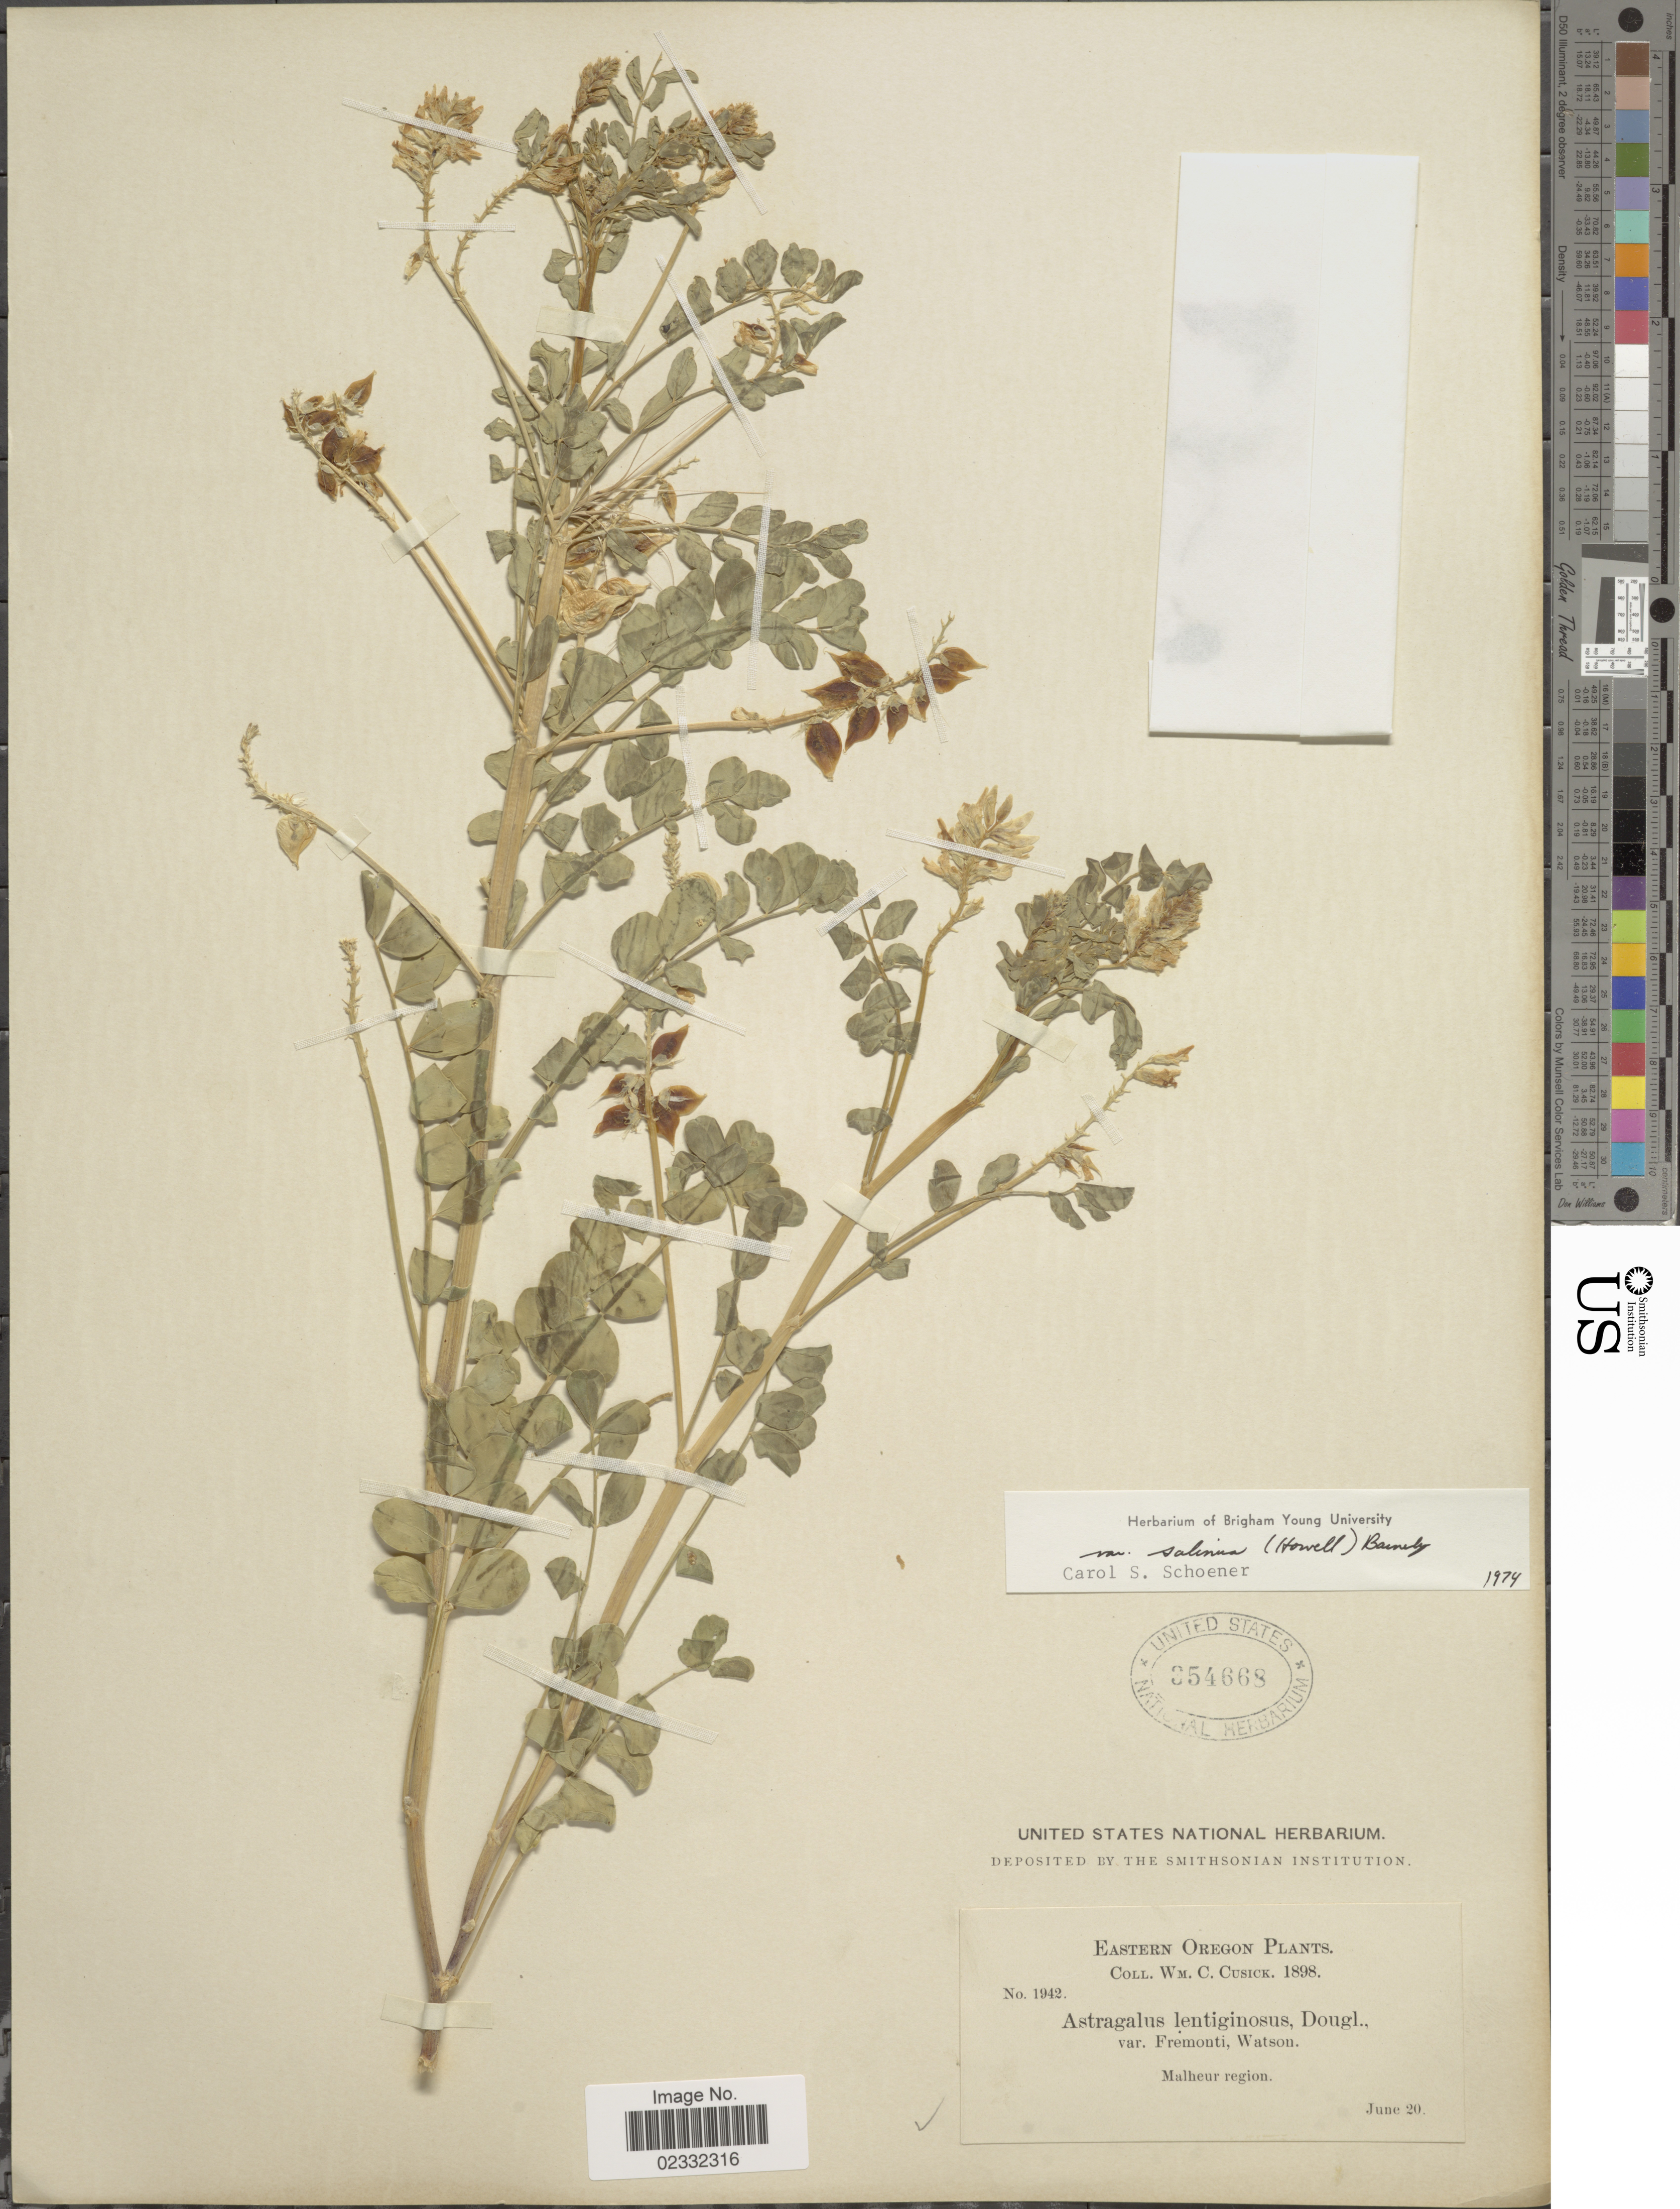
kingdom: Plantae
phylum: Tracheophyta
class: Magnoliopsida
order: Fabales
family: Fabaceae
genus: Astragalus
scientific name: Astragalus lentiginosus var. salinus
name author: (Howell) Barneby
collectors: W. C. Cusick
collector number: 1942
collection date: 1898-06-20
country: United States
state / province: Oregon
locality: Eastern Oregon, Malheur region.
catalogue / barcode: US 354668